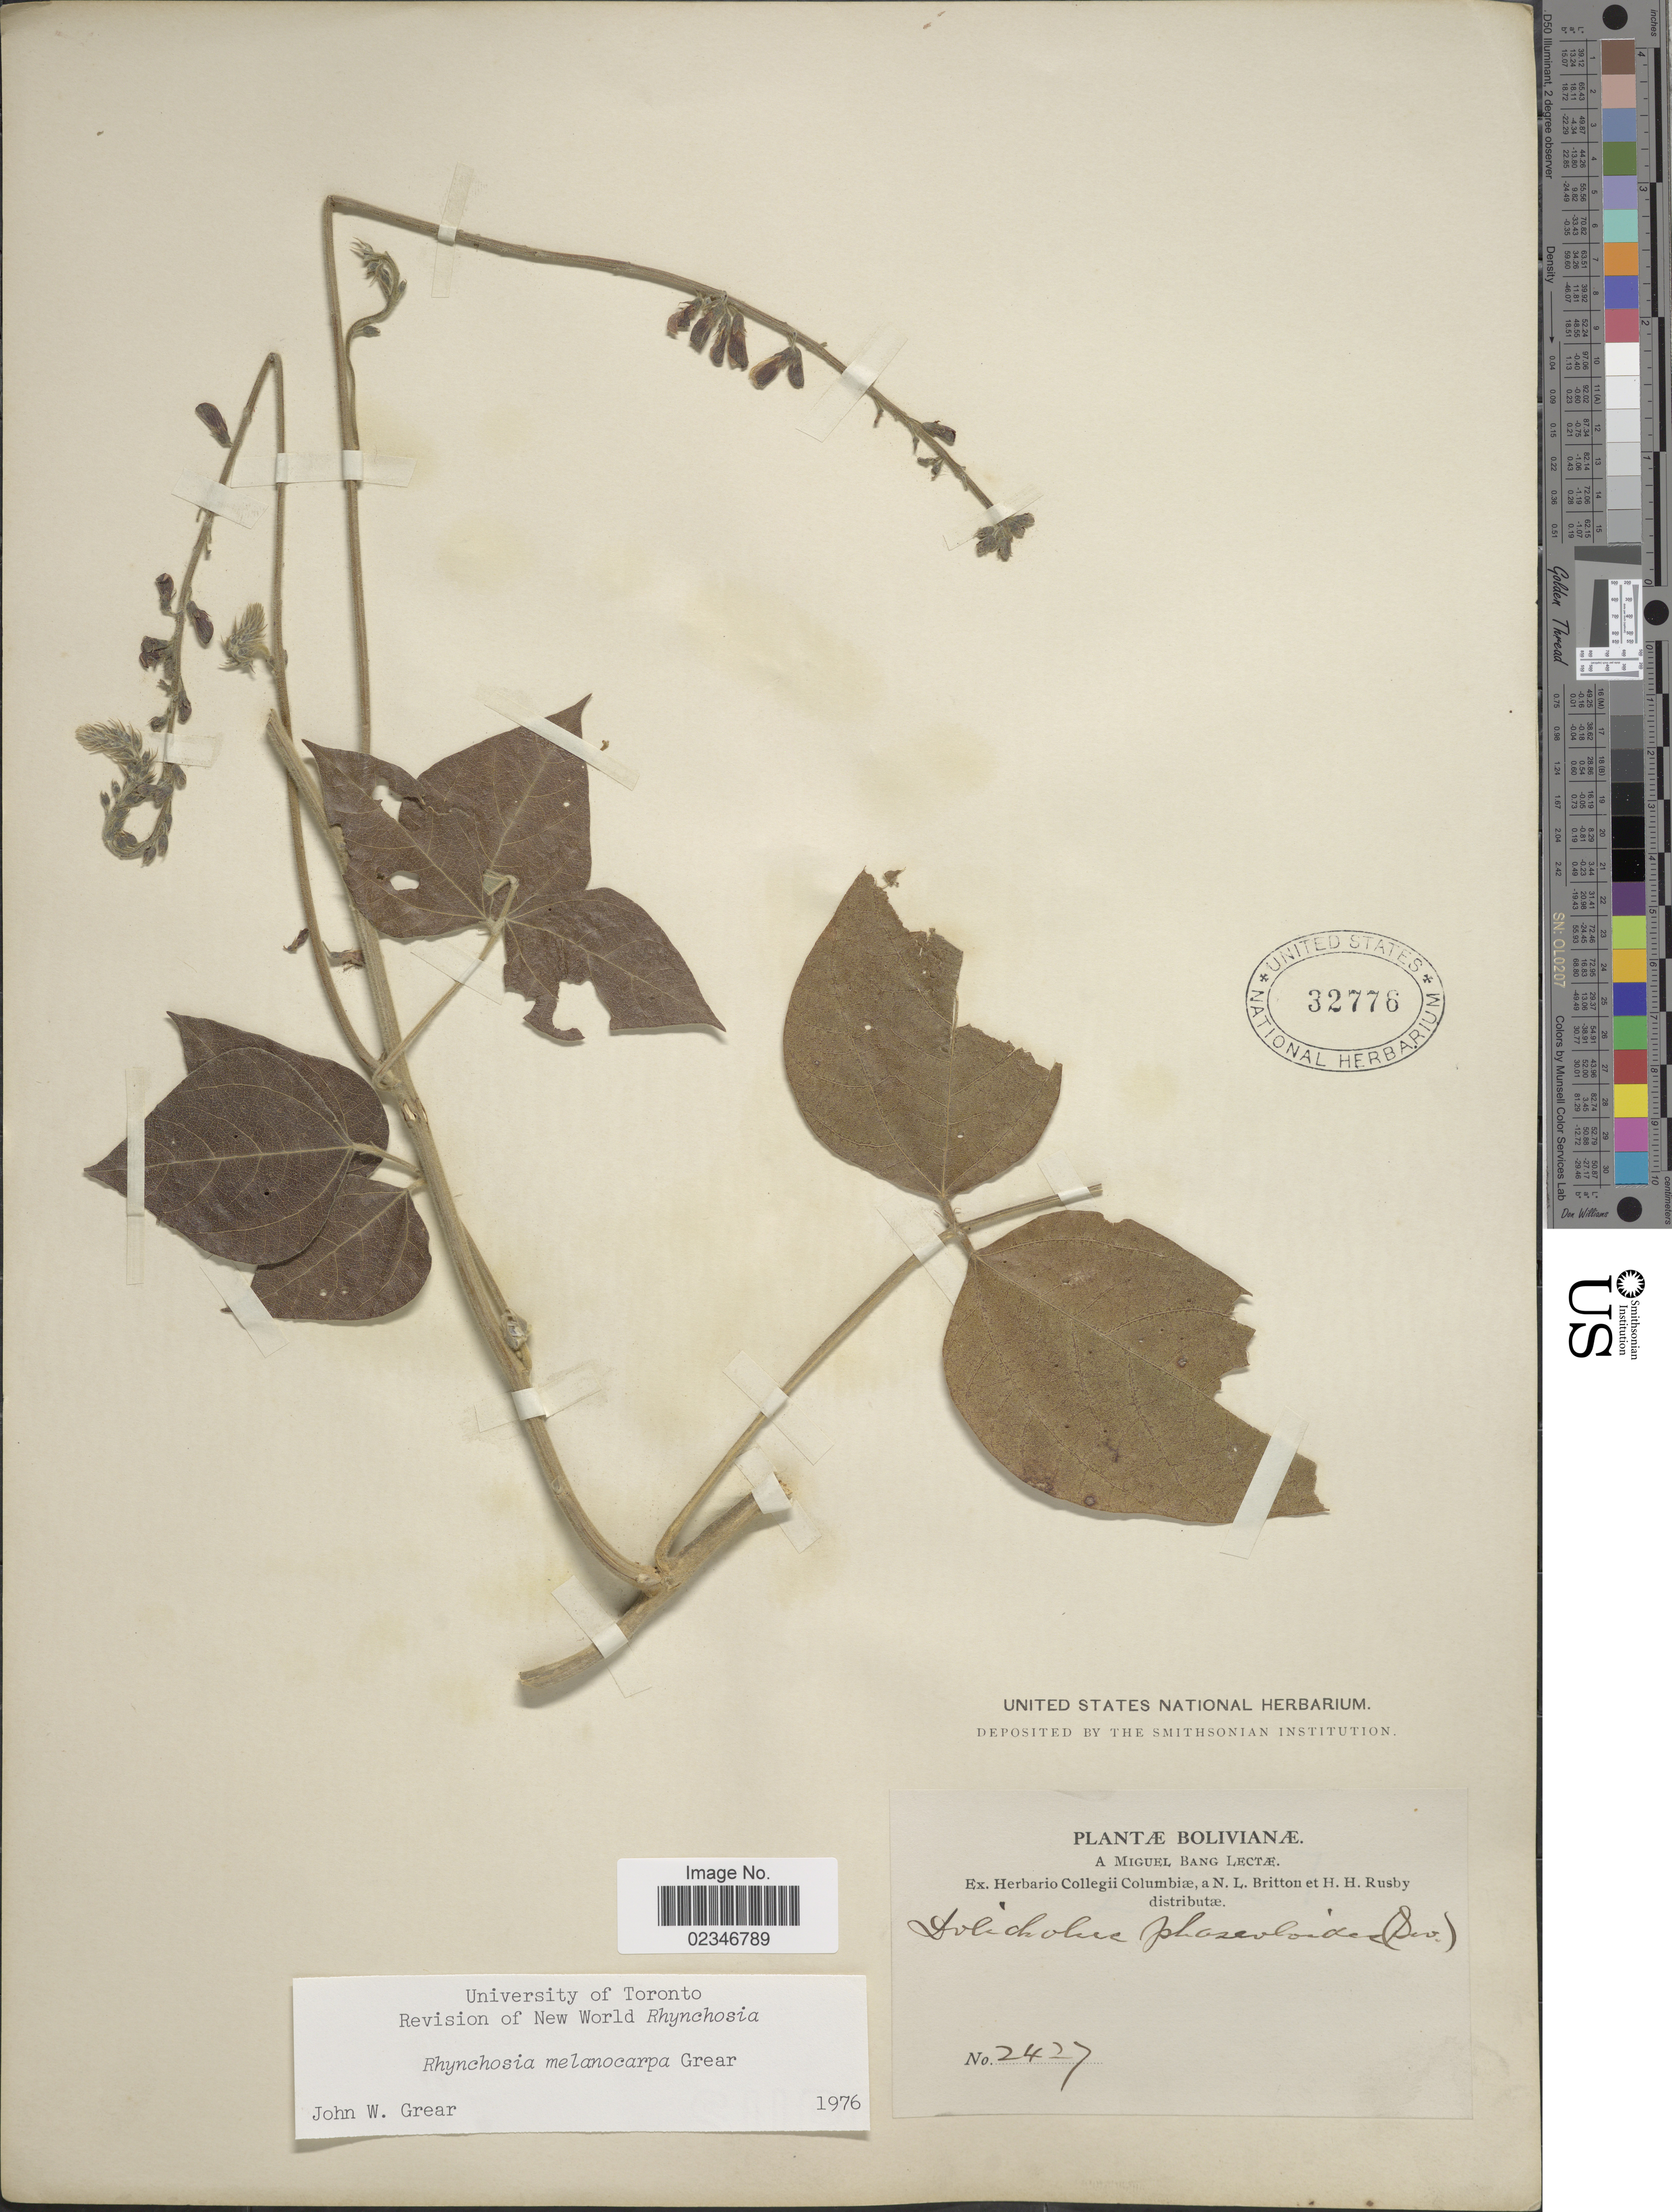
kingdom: Plantae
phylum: Tracheophyta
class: Magnoliopsida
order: Fabales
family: Fabaceae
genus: Rhynchosia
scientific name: Rhynchosia melanocarpa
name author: Grear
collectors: M. Bang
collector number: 2427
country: Bolivia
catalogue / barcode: US 32776